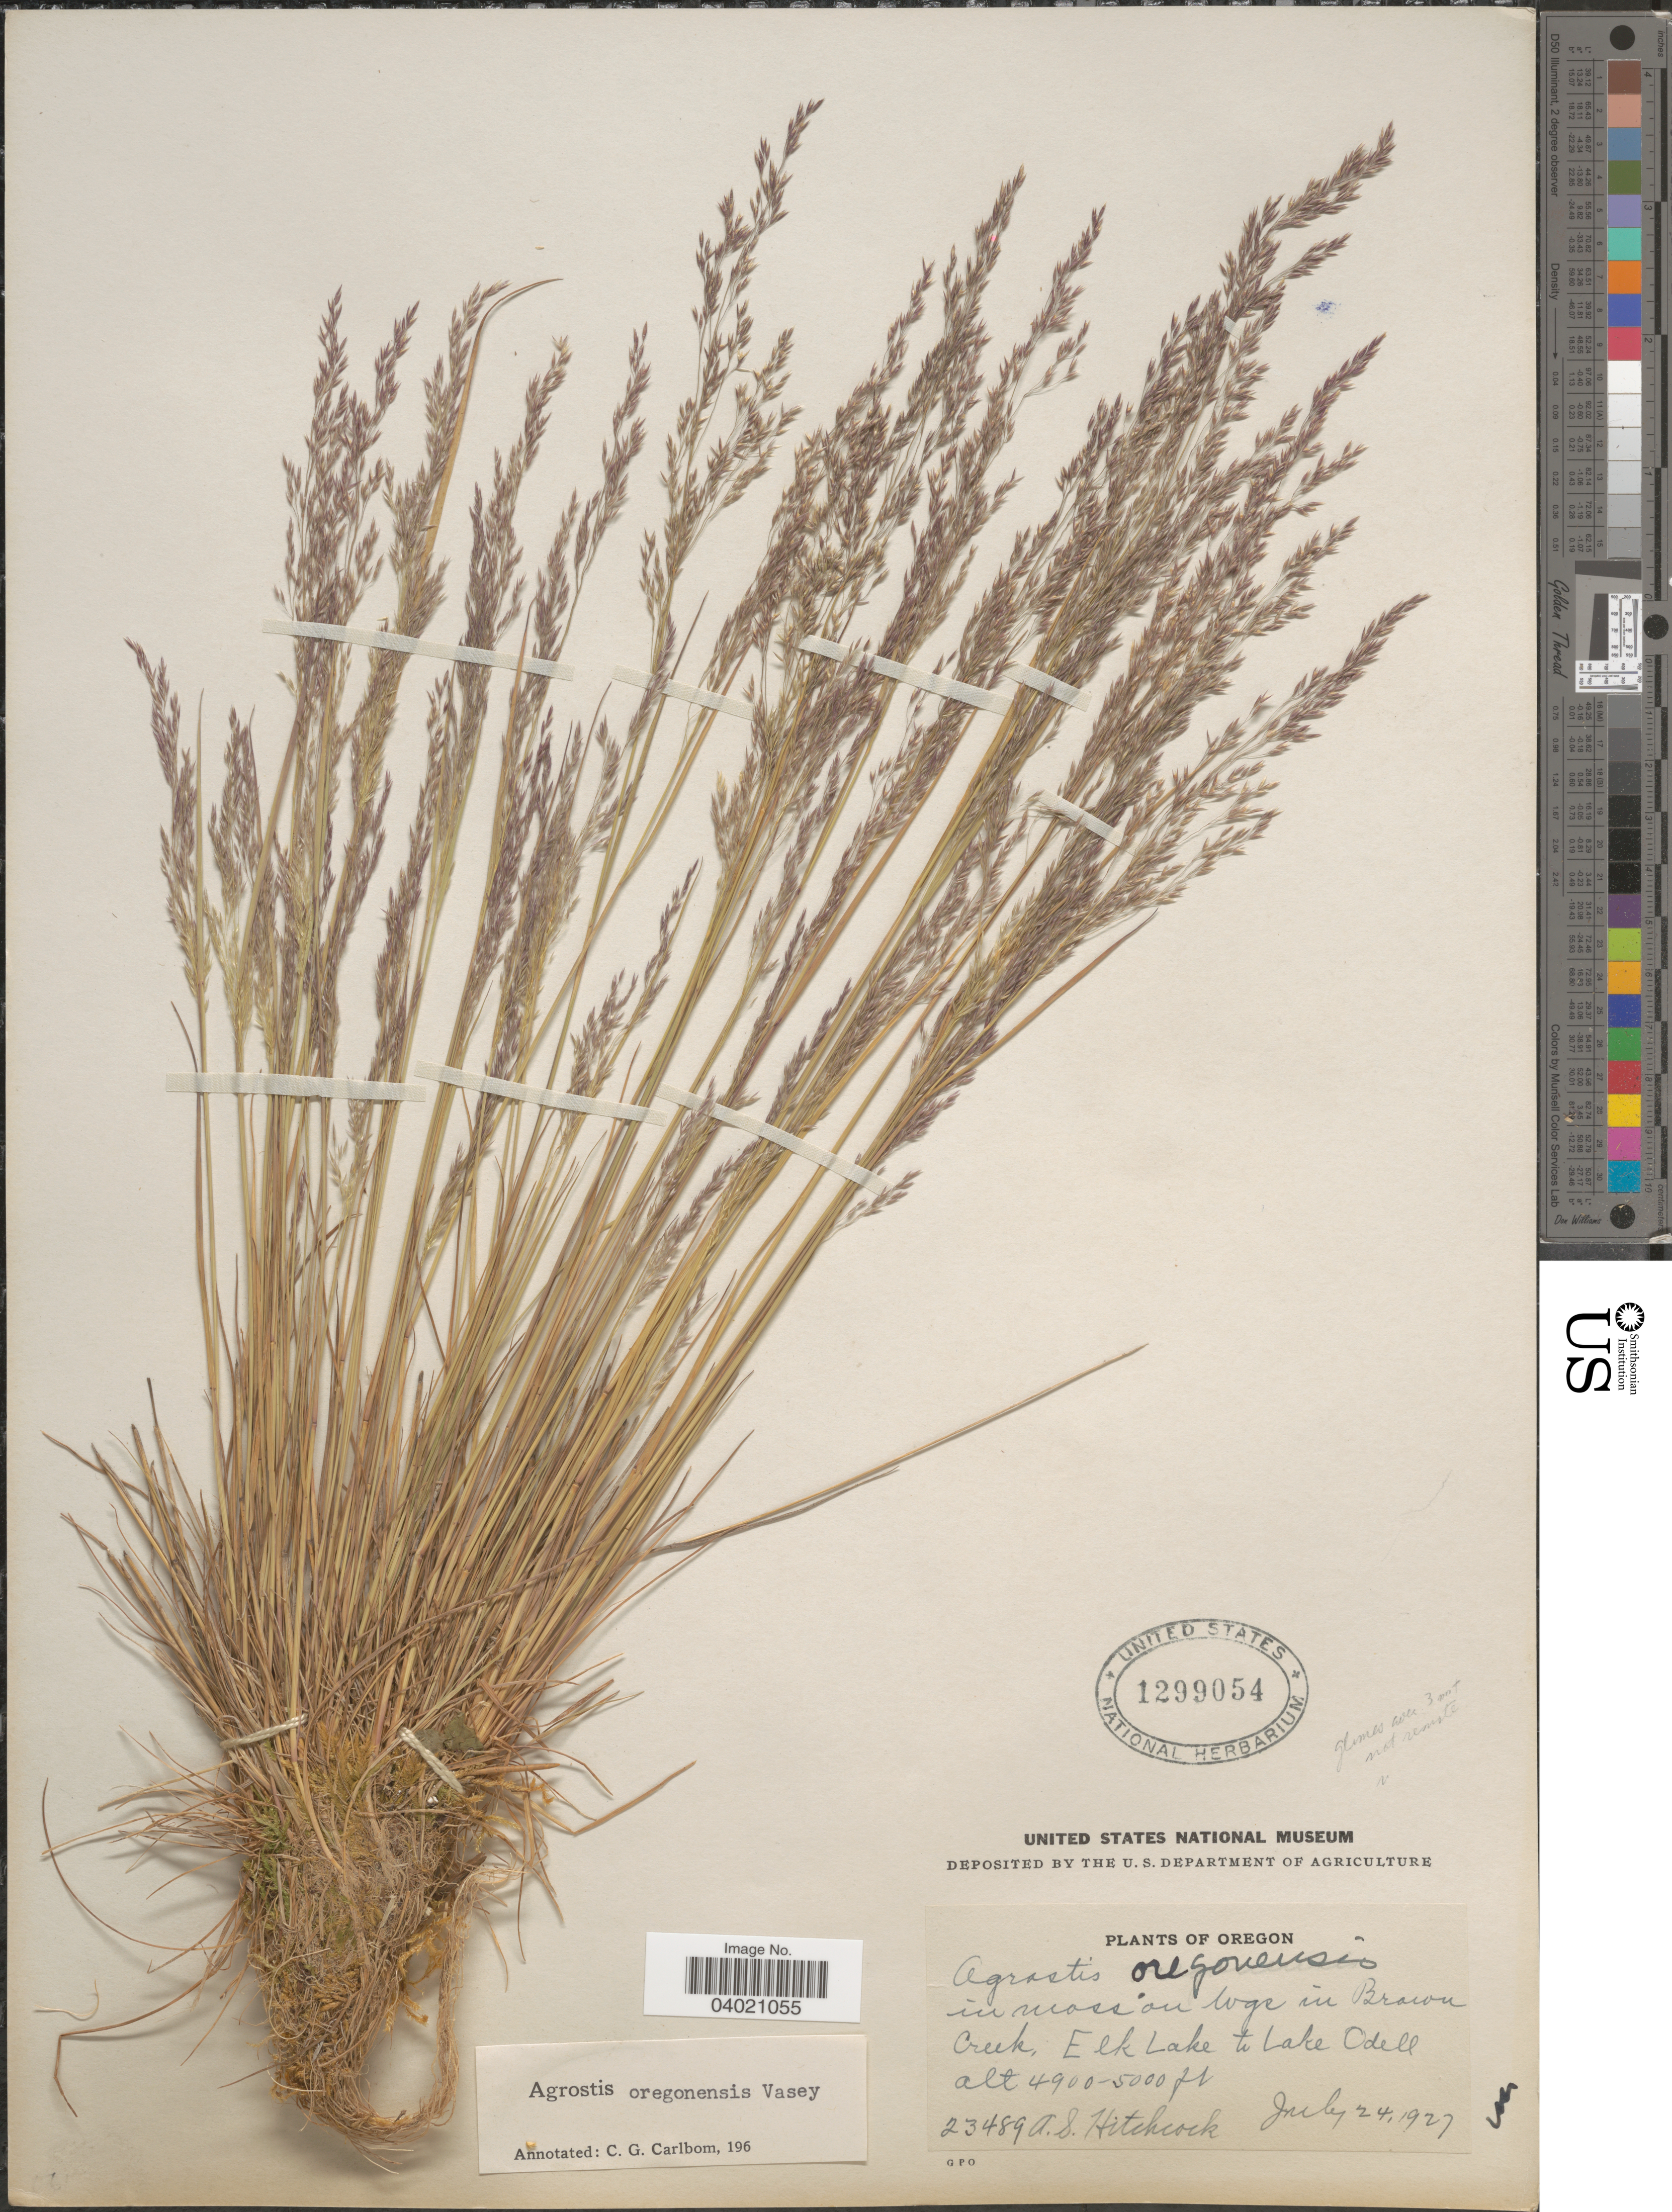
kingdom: Plantae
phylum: Tracheophyta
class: Liliopsida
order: Poales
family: Poaceae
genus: Agrostis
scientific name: Agrostis oregonensis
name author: Vasey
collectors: A. S. Hitchcock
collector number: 23489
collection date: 1927-07-24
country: United States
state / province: Oregon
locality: In moss on logs in Brown Creek, Elk Lake to Lake Odell.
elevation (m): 1494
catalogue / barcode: US 1299054